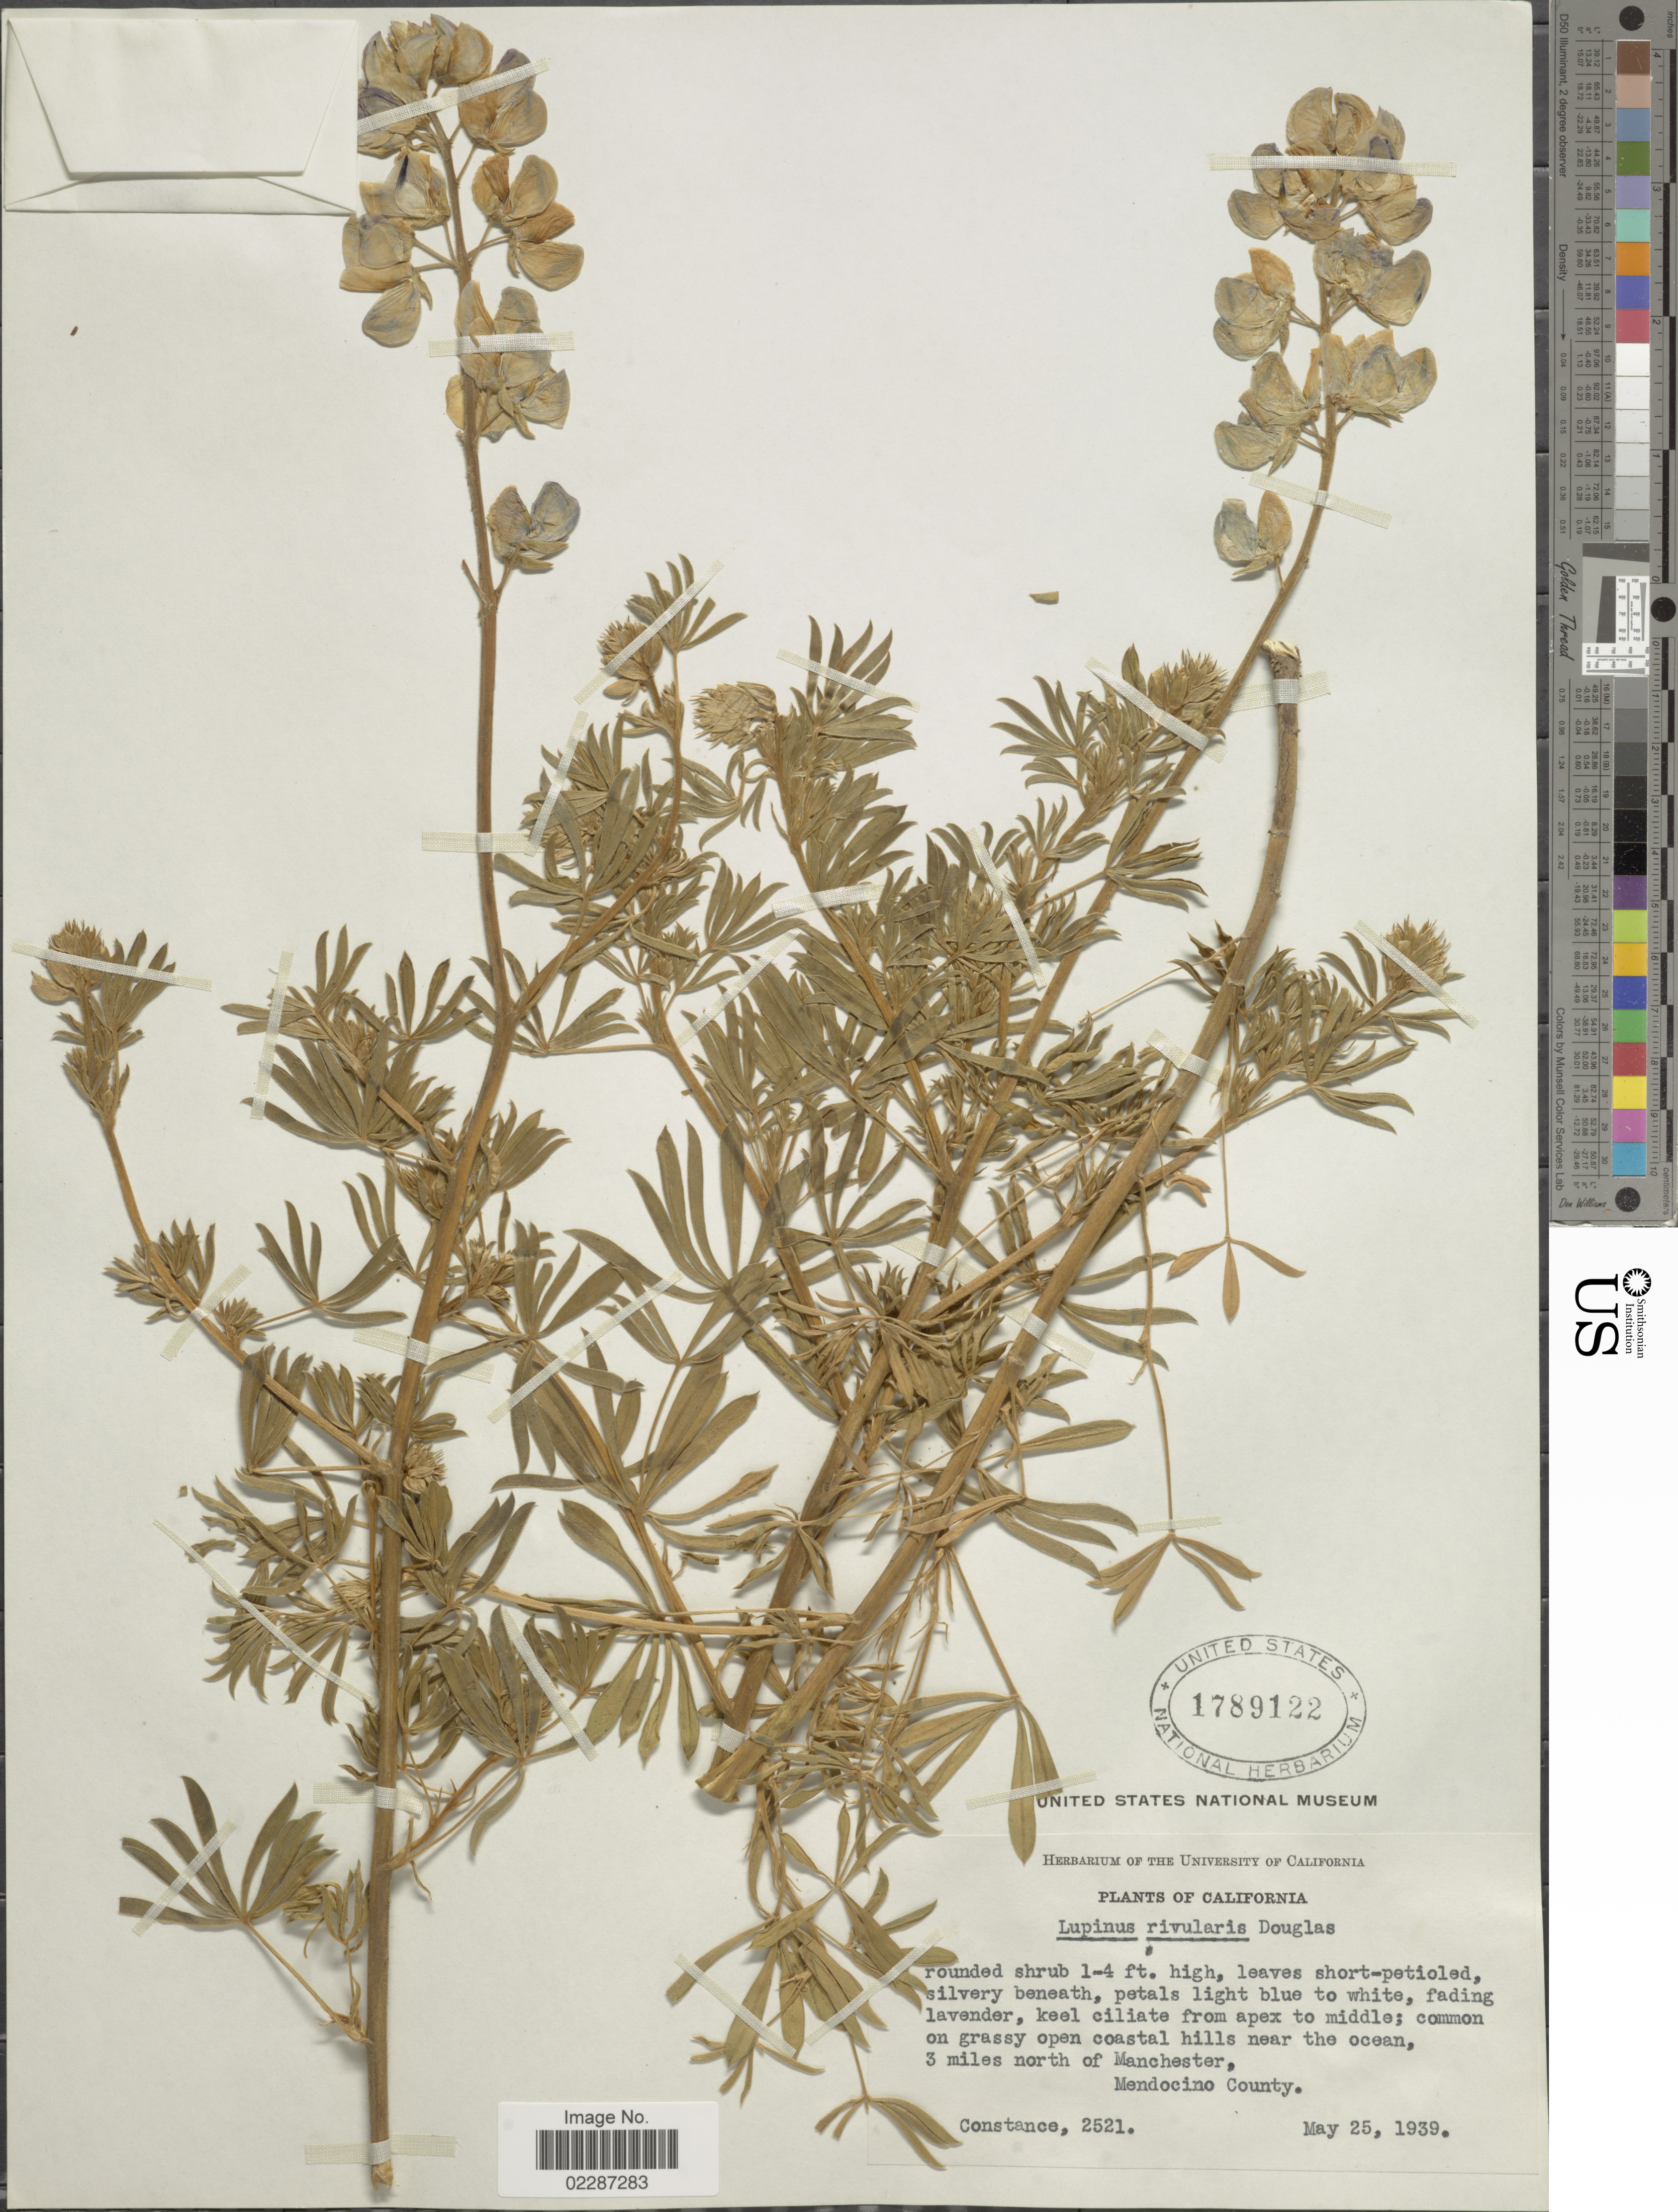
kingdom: Plantae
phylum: Tracheophyta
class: Magnoliopsida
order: Fabales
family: Fabaceae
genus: Lupinus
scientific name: Lupinus rivularis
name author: Lindl.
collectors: Constance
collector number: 2521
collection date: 1939-05-25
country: United States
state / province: California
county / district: Mendocino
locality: Common on grassy open coastal hills near the ocean, 3 miles north of Manchester, Mendocino County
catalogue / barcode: US 1789122